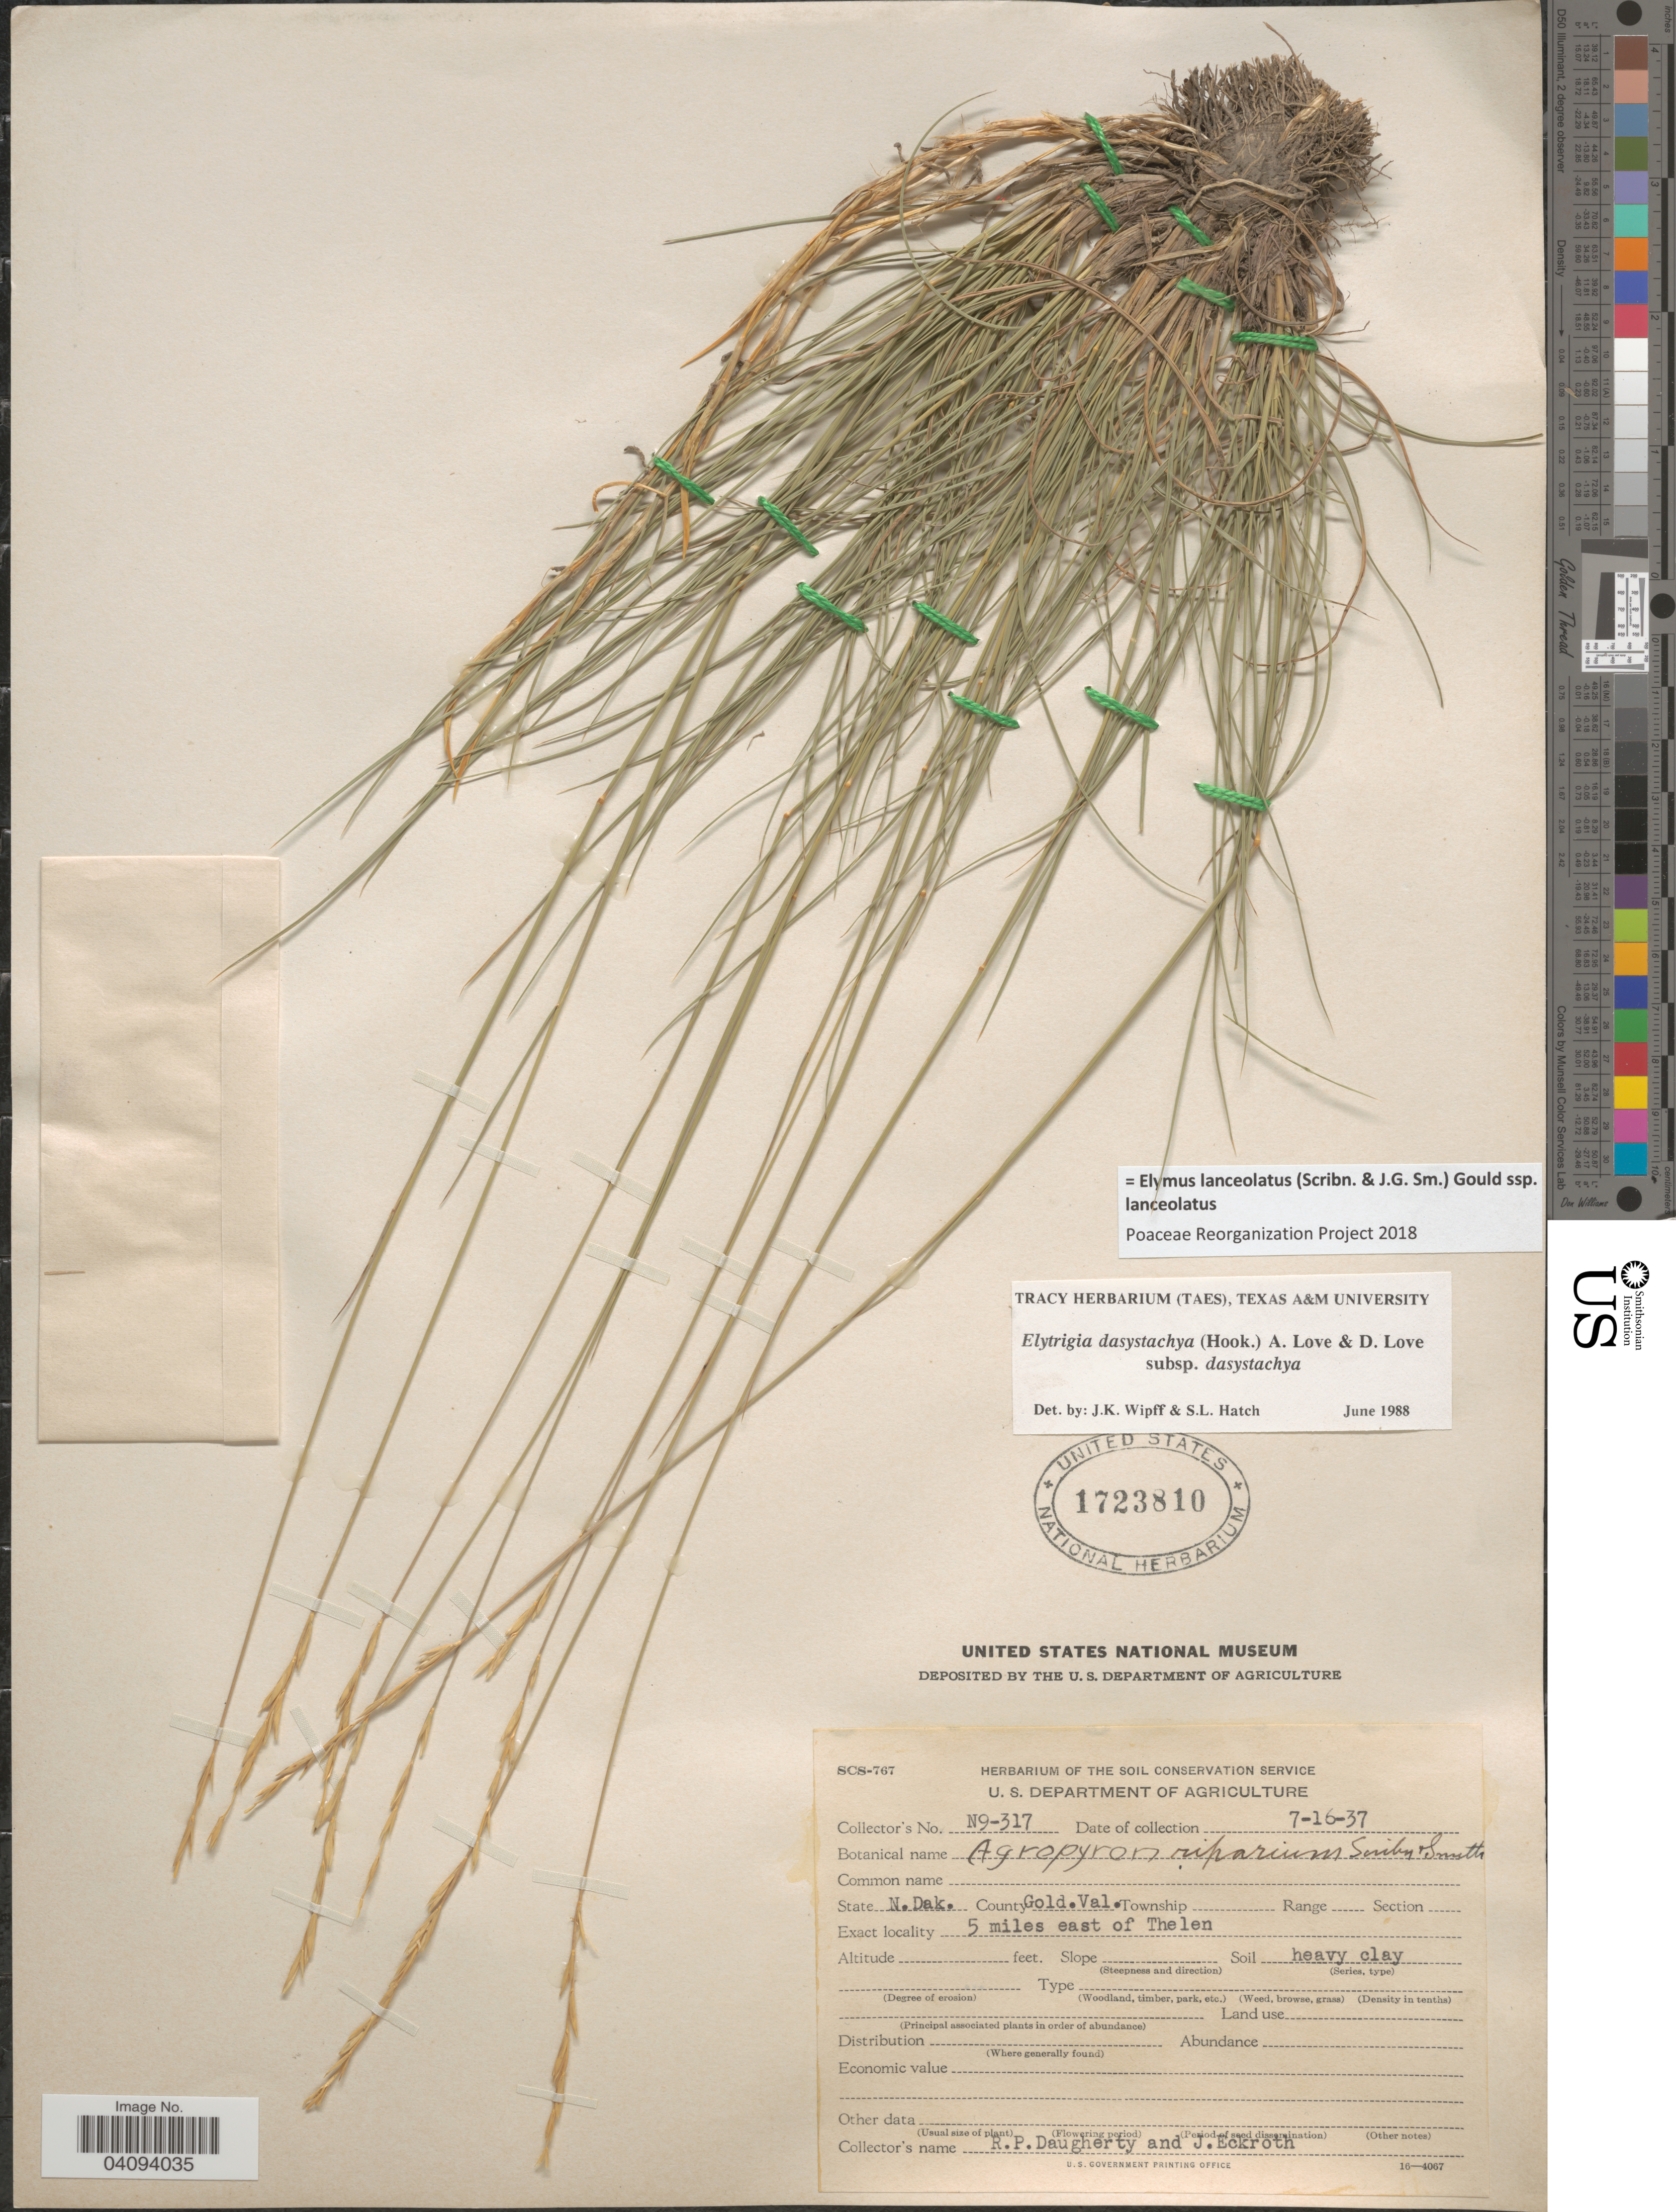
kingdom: Plantae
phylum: Tracheophyta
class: Liliopsida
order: Poales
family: Poaceae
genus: Elymus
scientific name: Elymus lanceolatus subsp. lanceolatus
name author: (Scribn. & J.G. Sm.) Gould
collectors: R. Daugherty & J. Eckroth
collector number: N9-317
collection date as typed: Transcribed d/m/y: 16/7/37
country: United States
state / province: North Dakota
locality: County Gold.Val. 5 miles east of Thelen.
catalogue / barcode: US 1723810